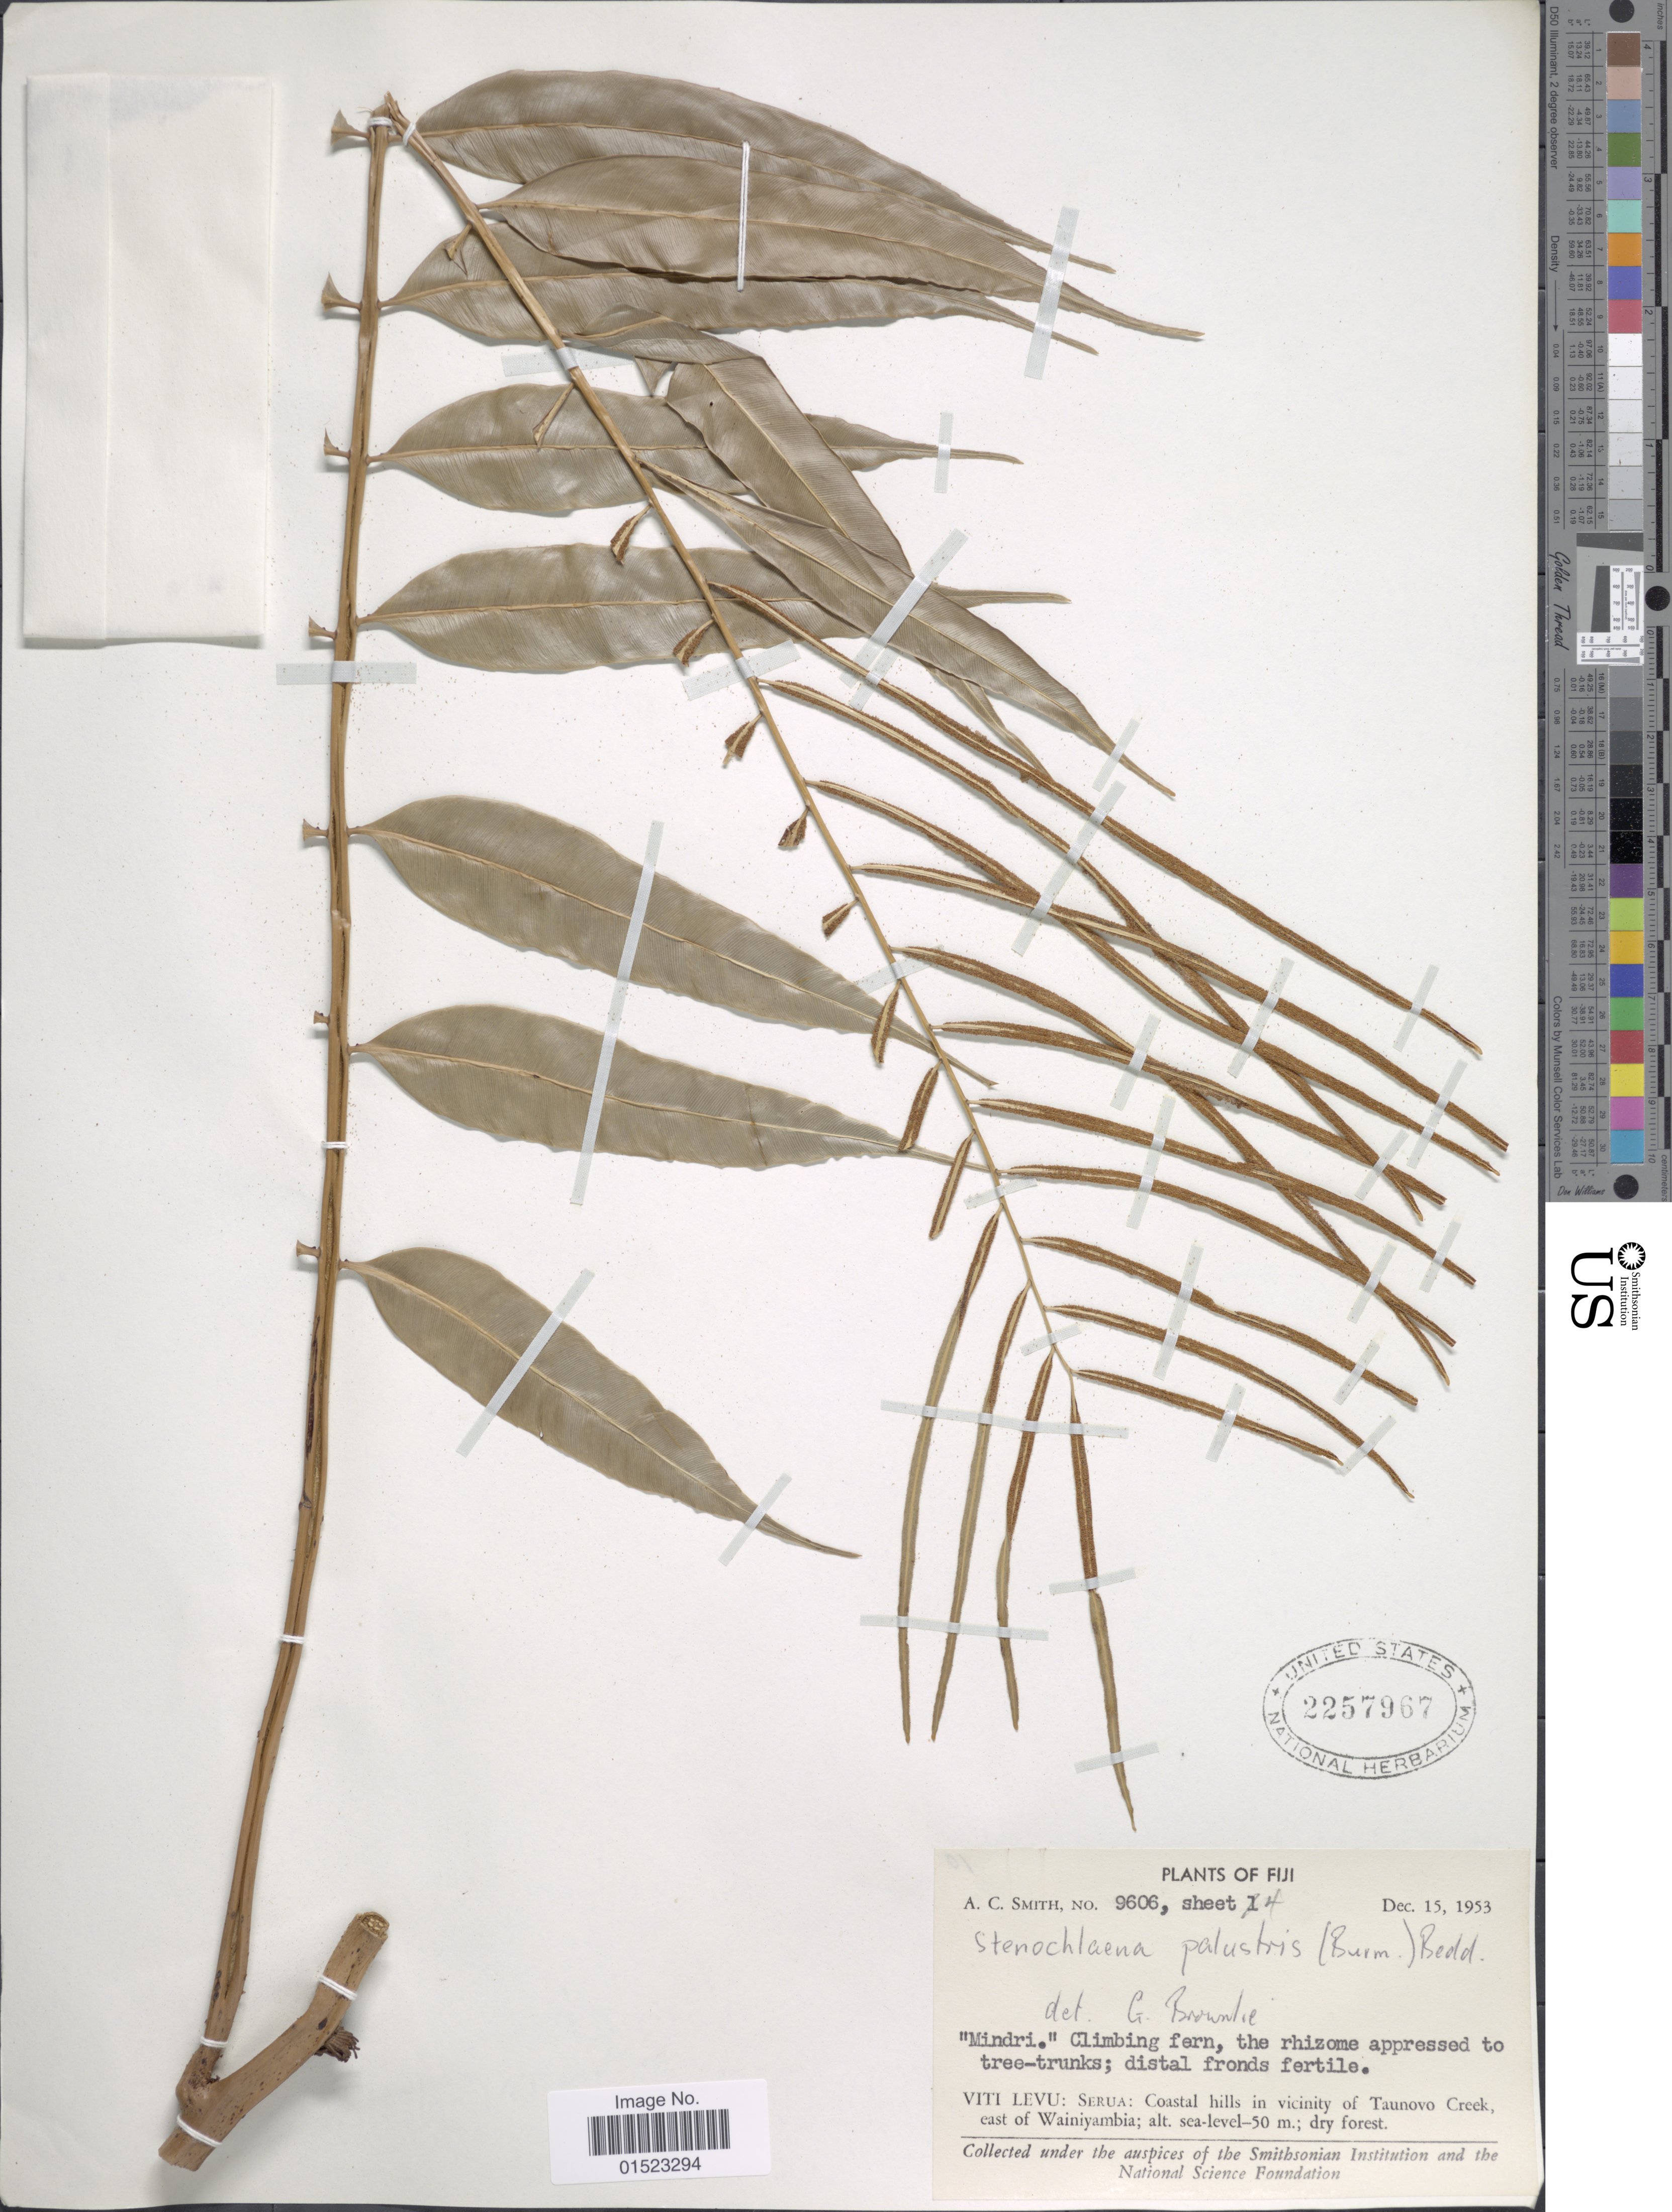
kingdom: Plantae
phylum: Tracheophyta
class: Polypodiopsida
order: Polypodiales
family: Blechnaceae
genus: Stenochlaena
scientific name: Stenochlaena palustris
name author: (Burm. f.) Bedd.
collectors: A. C. Smith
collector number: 9606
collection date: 1953-12-15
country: Fiji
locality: Viti Levu, Serua, Coastal hills in vicinity of Taunovo Creek, east of Wainiyambia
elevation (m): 50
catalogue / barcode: US 2257967